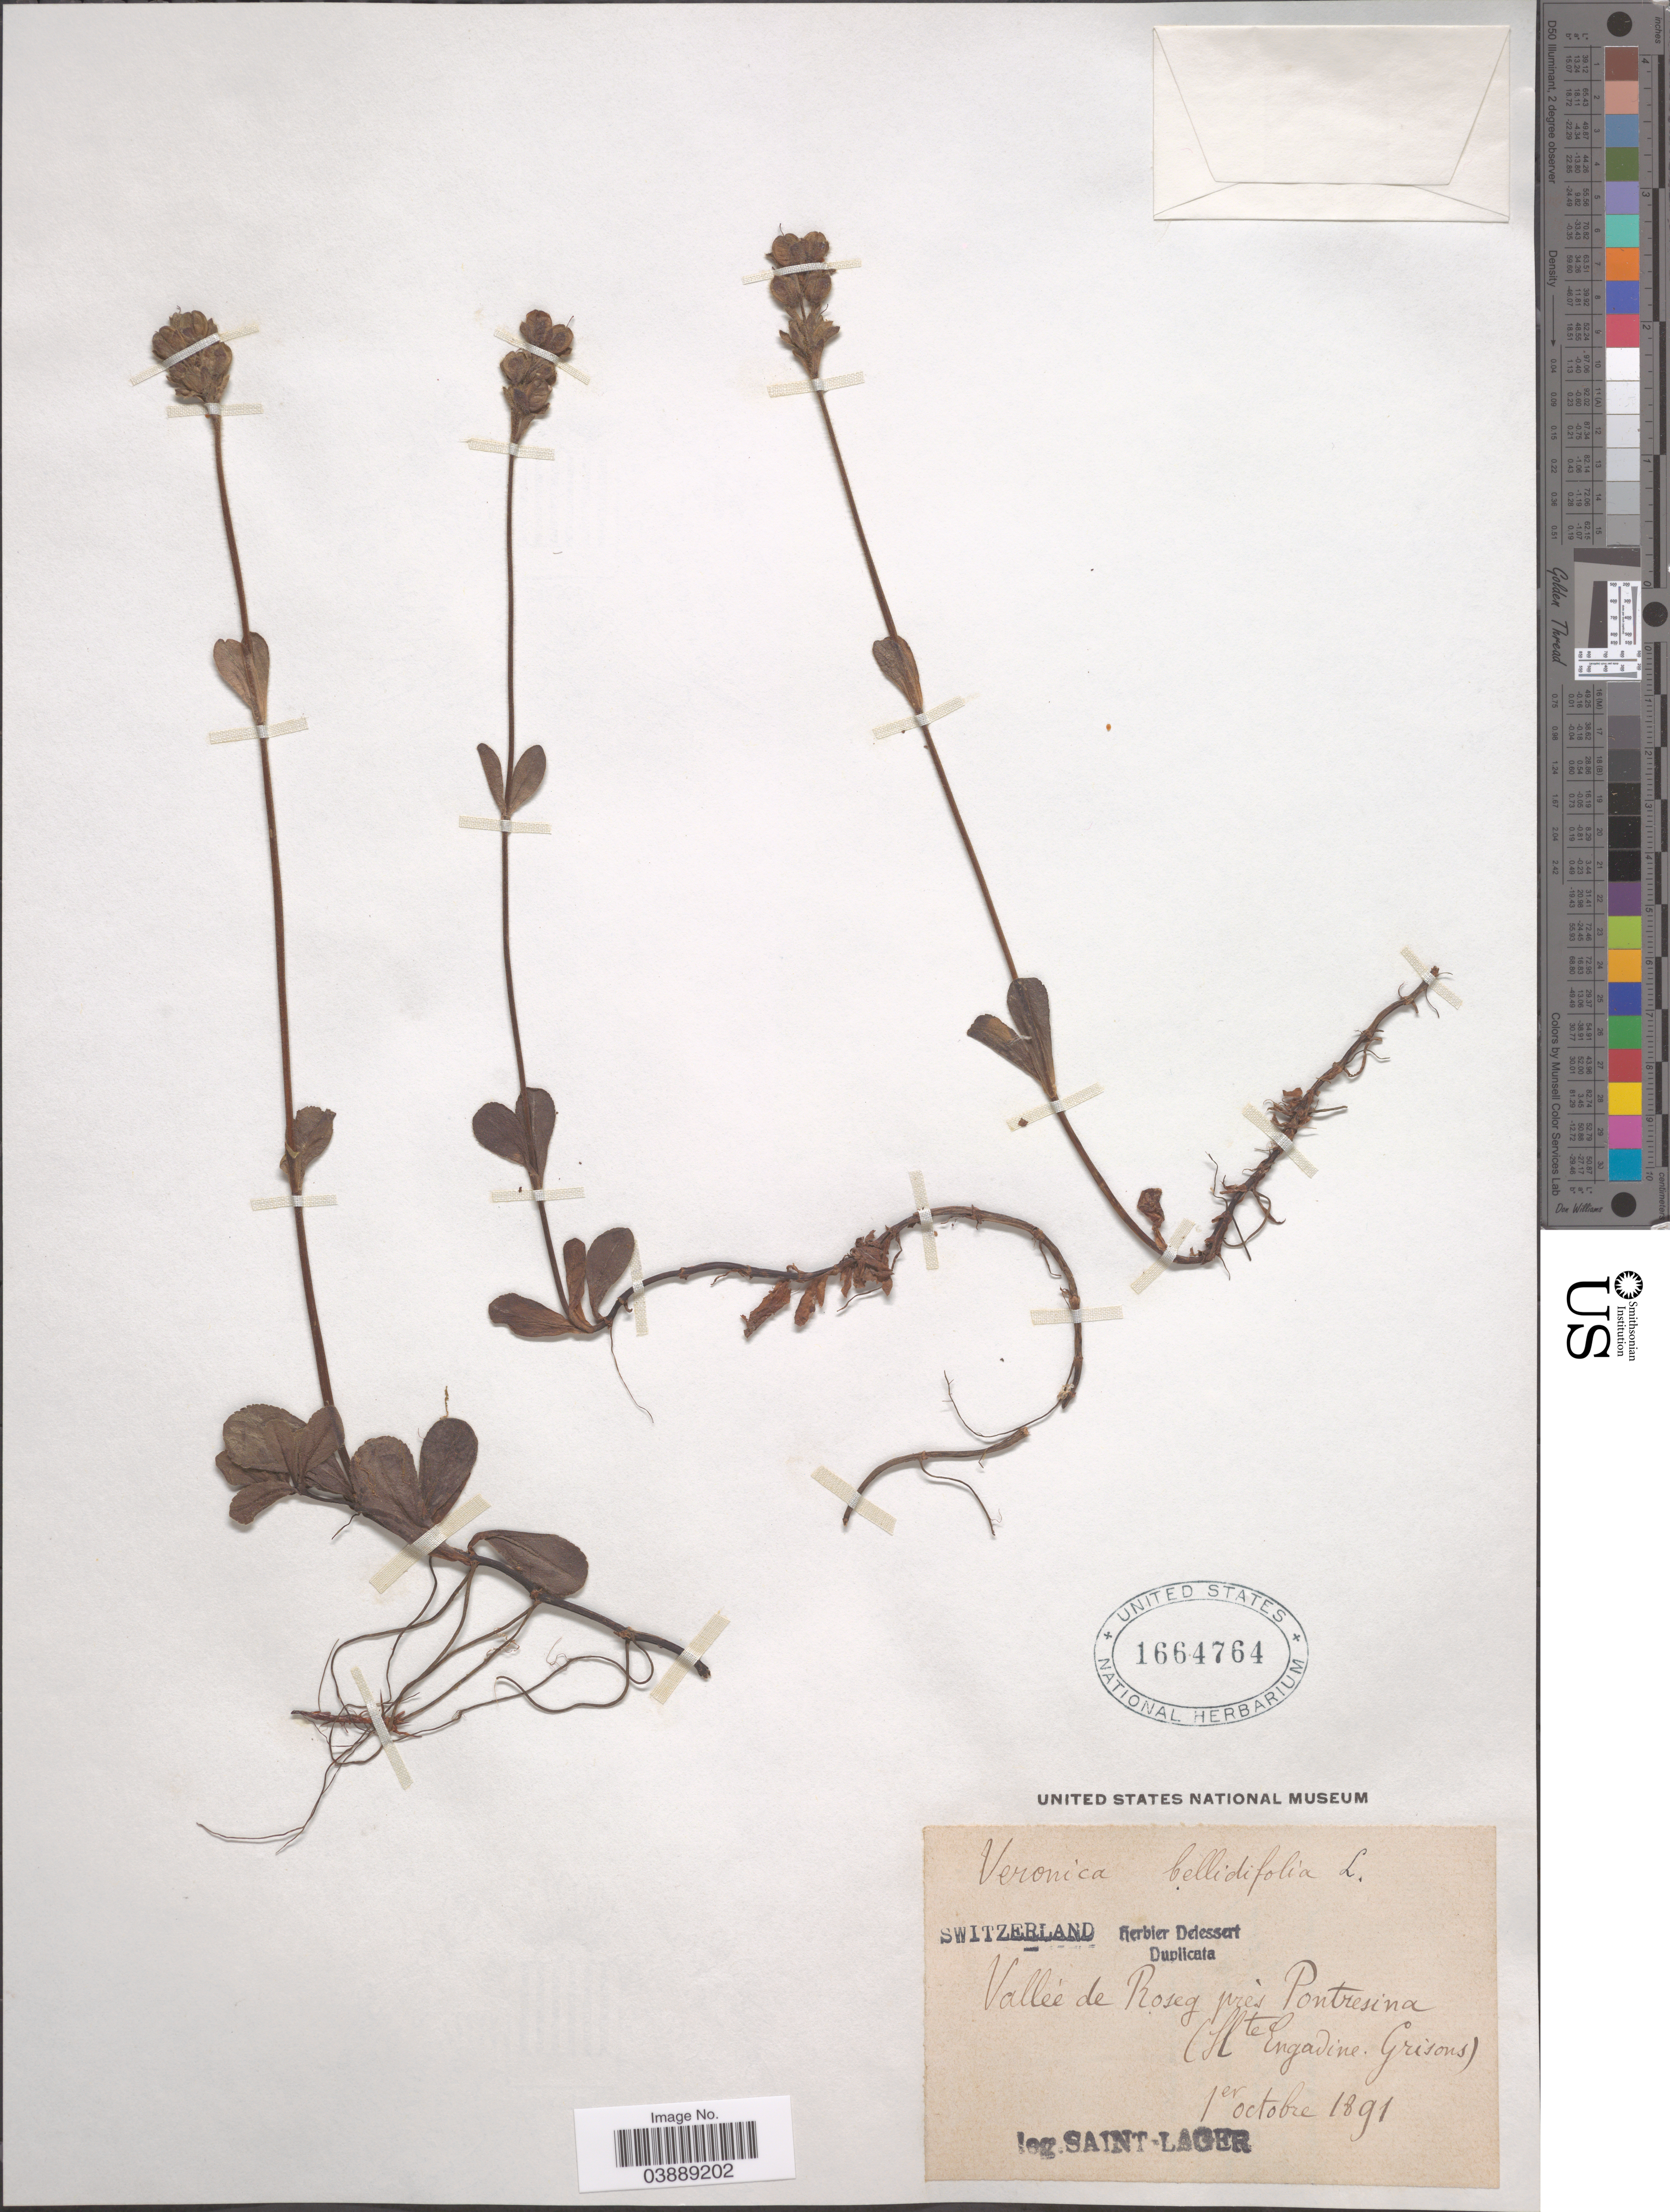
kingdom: Plantae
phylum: Tracheophyta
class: Magnoliopsida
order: Lamiales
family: Plantaginaceae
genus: Veronica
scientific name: Veronica bellidifolia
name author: Juz.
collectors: Saint-Lager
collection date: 1891-10-01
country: Switzerland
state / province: Graubunden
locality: Valleé de Roseg prés Pontresina (H- te Engadine. Grisons).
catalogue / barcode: US 1664764